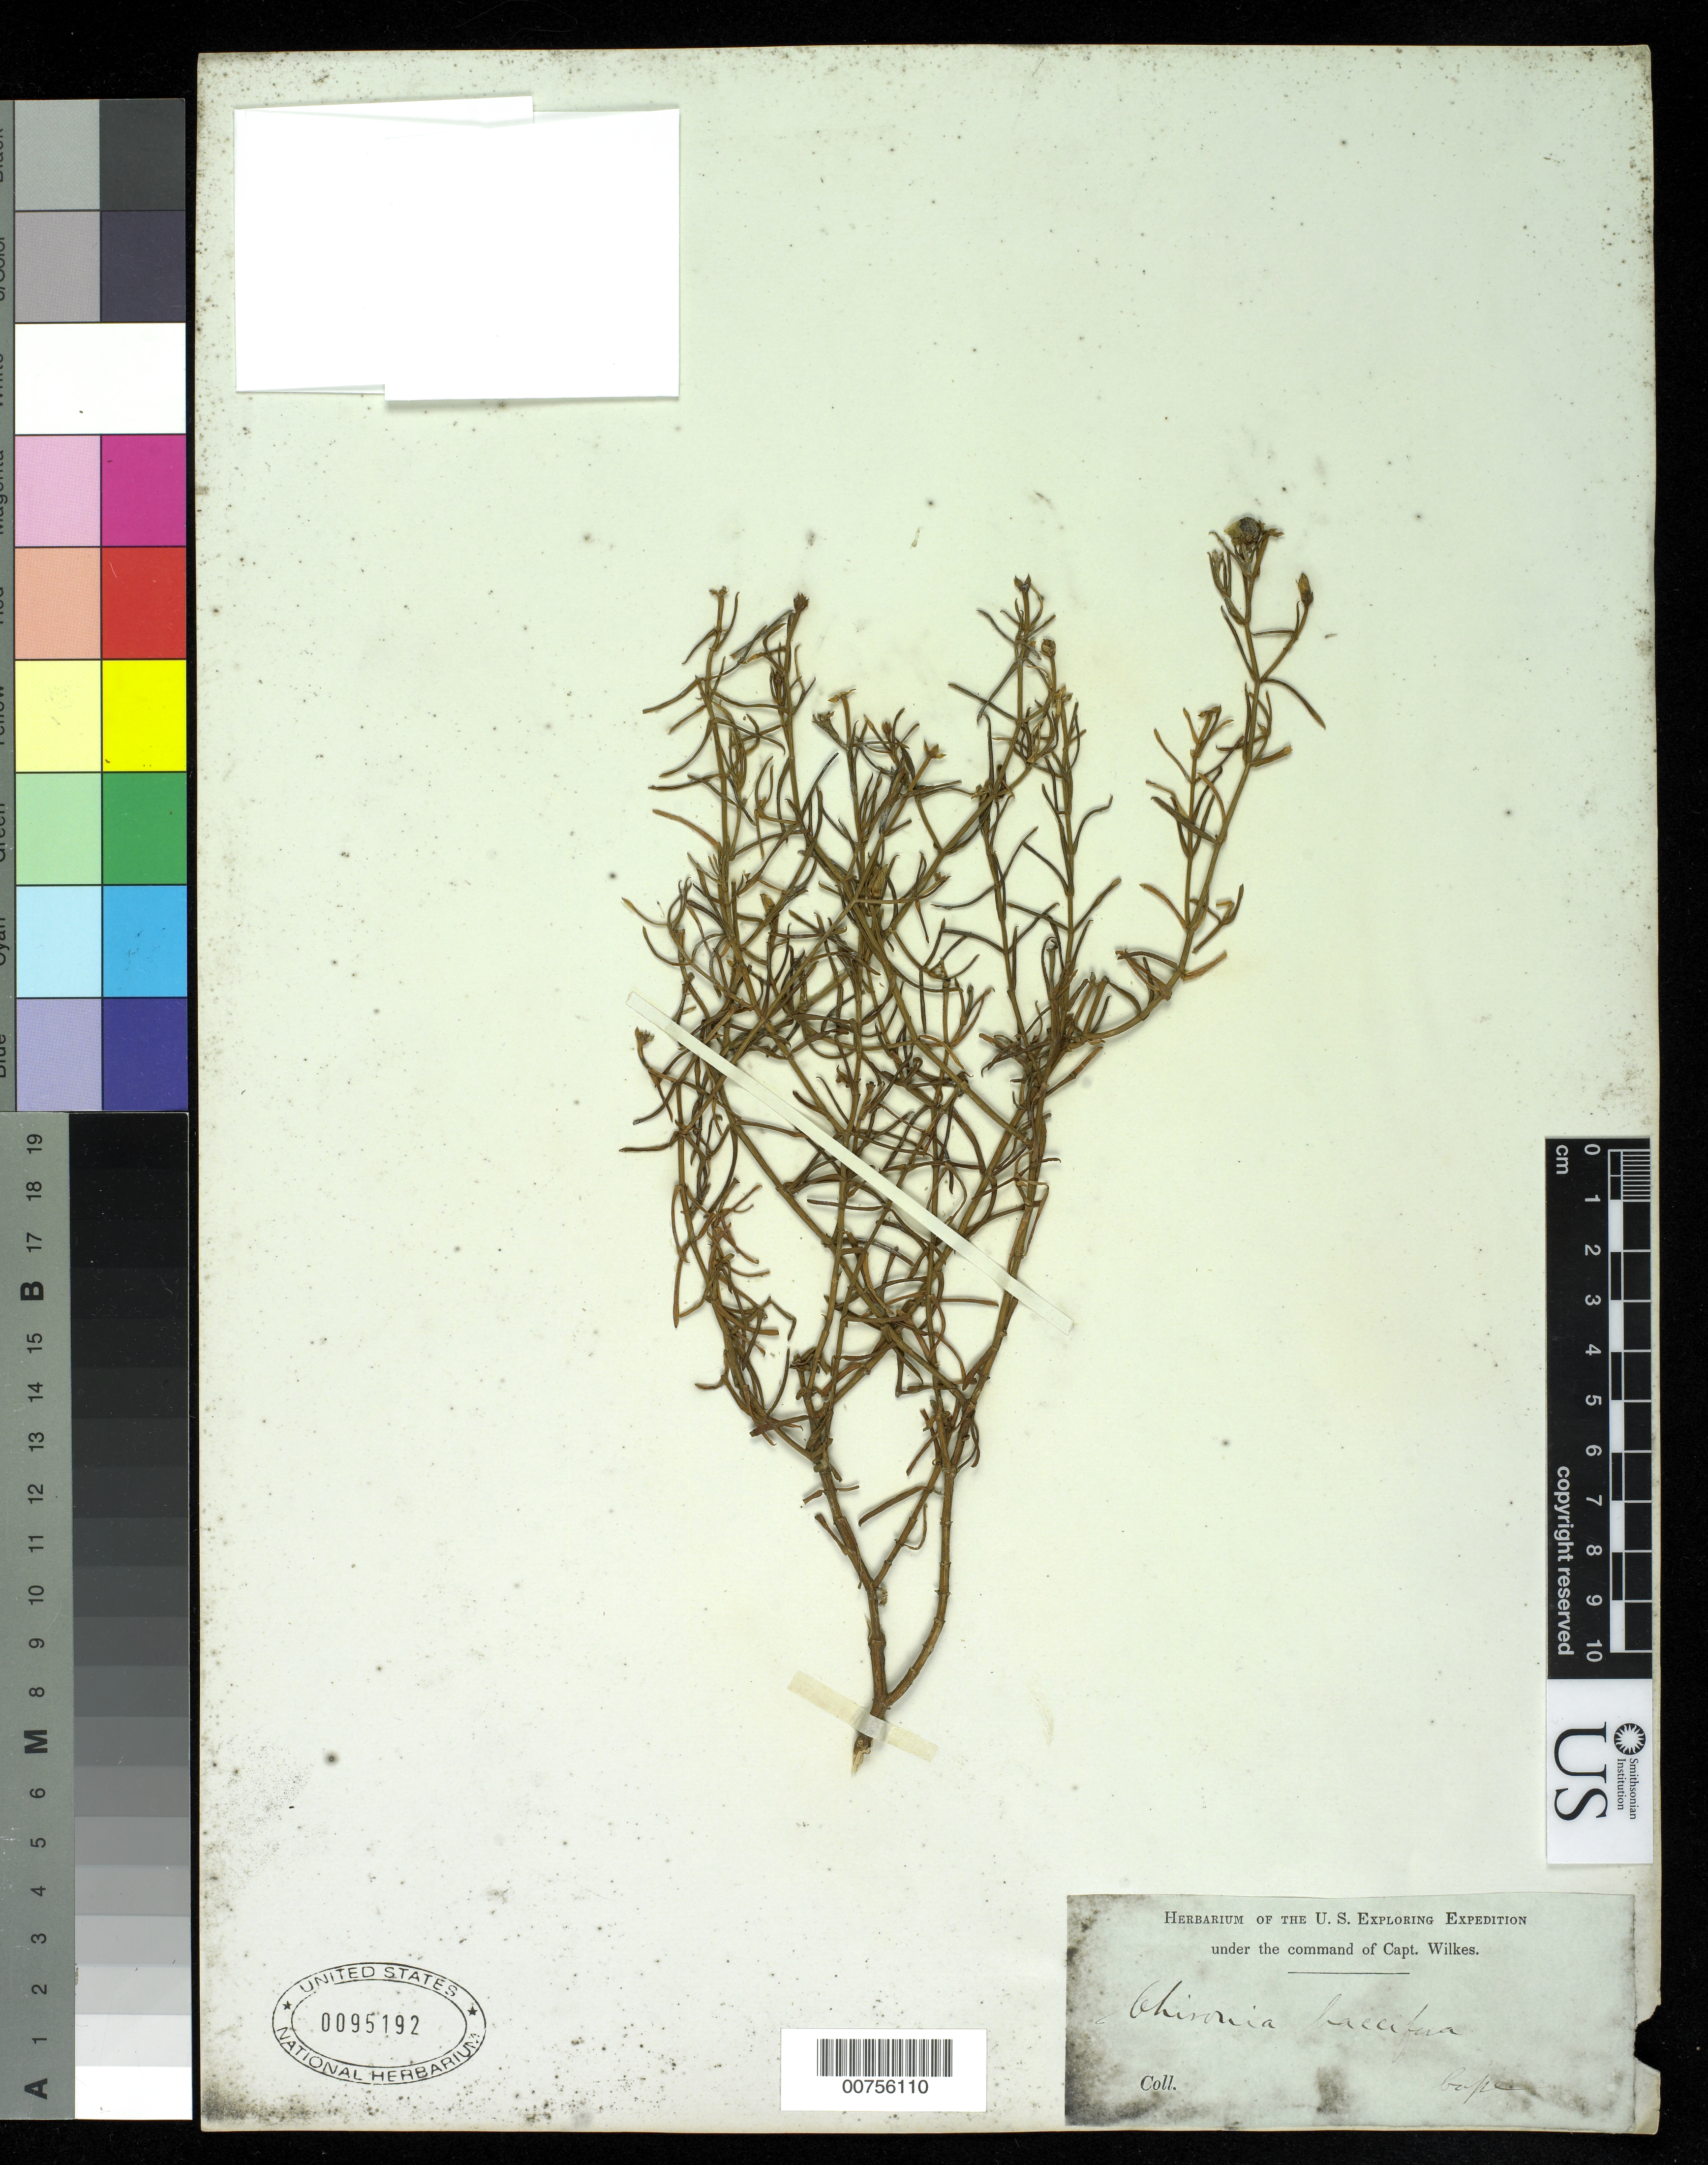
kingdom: Plantae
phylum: Tracheophyta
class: Magnoliopsida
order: Gentianales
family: Gentianaceae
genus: Chironia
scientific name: Chironia baccifera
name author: L.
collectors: Wilkes Explor. Exped.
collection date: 1838/1842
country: South Africa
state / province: Western Cape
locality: Cape Town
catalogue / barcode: US 95192